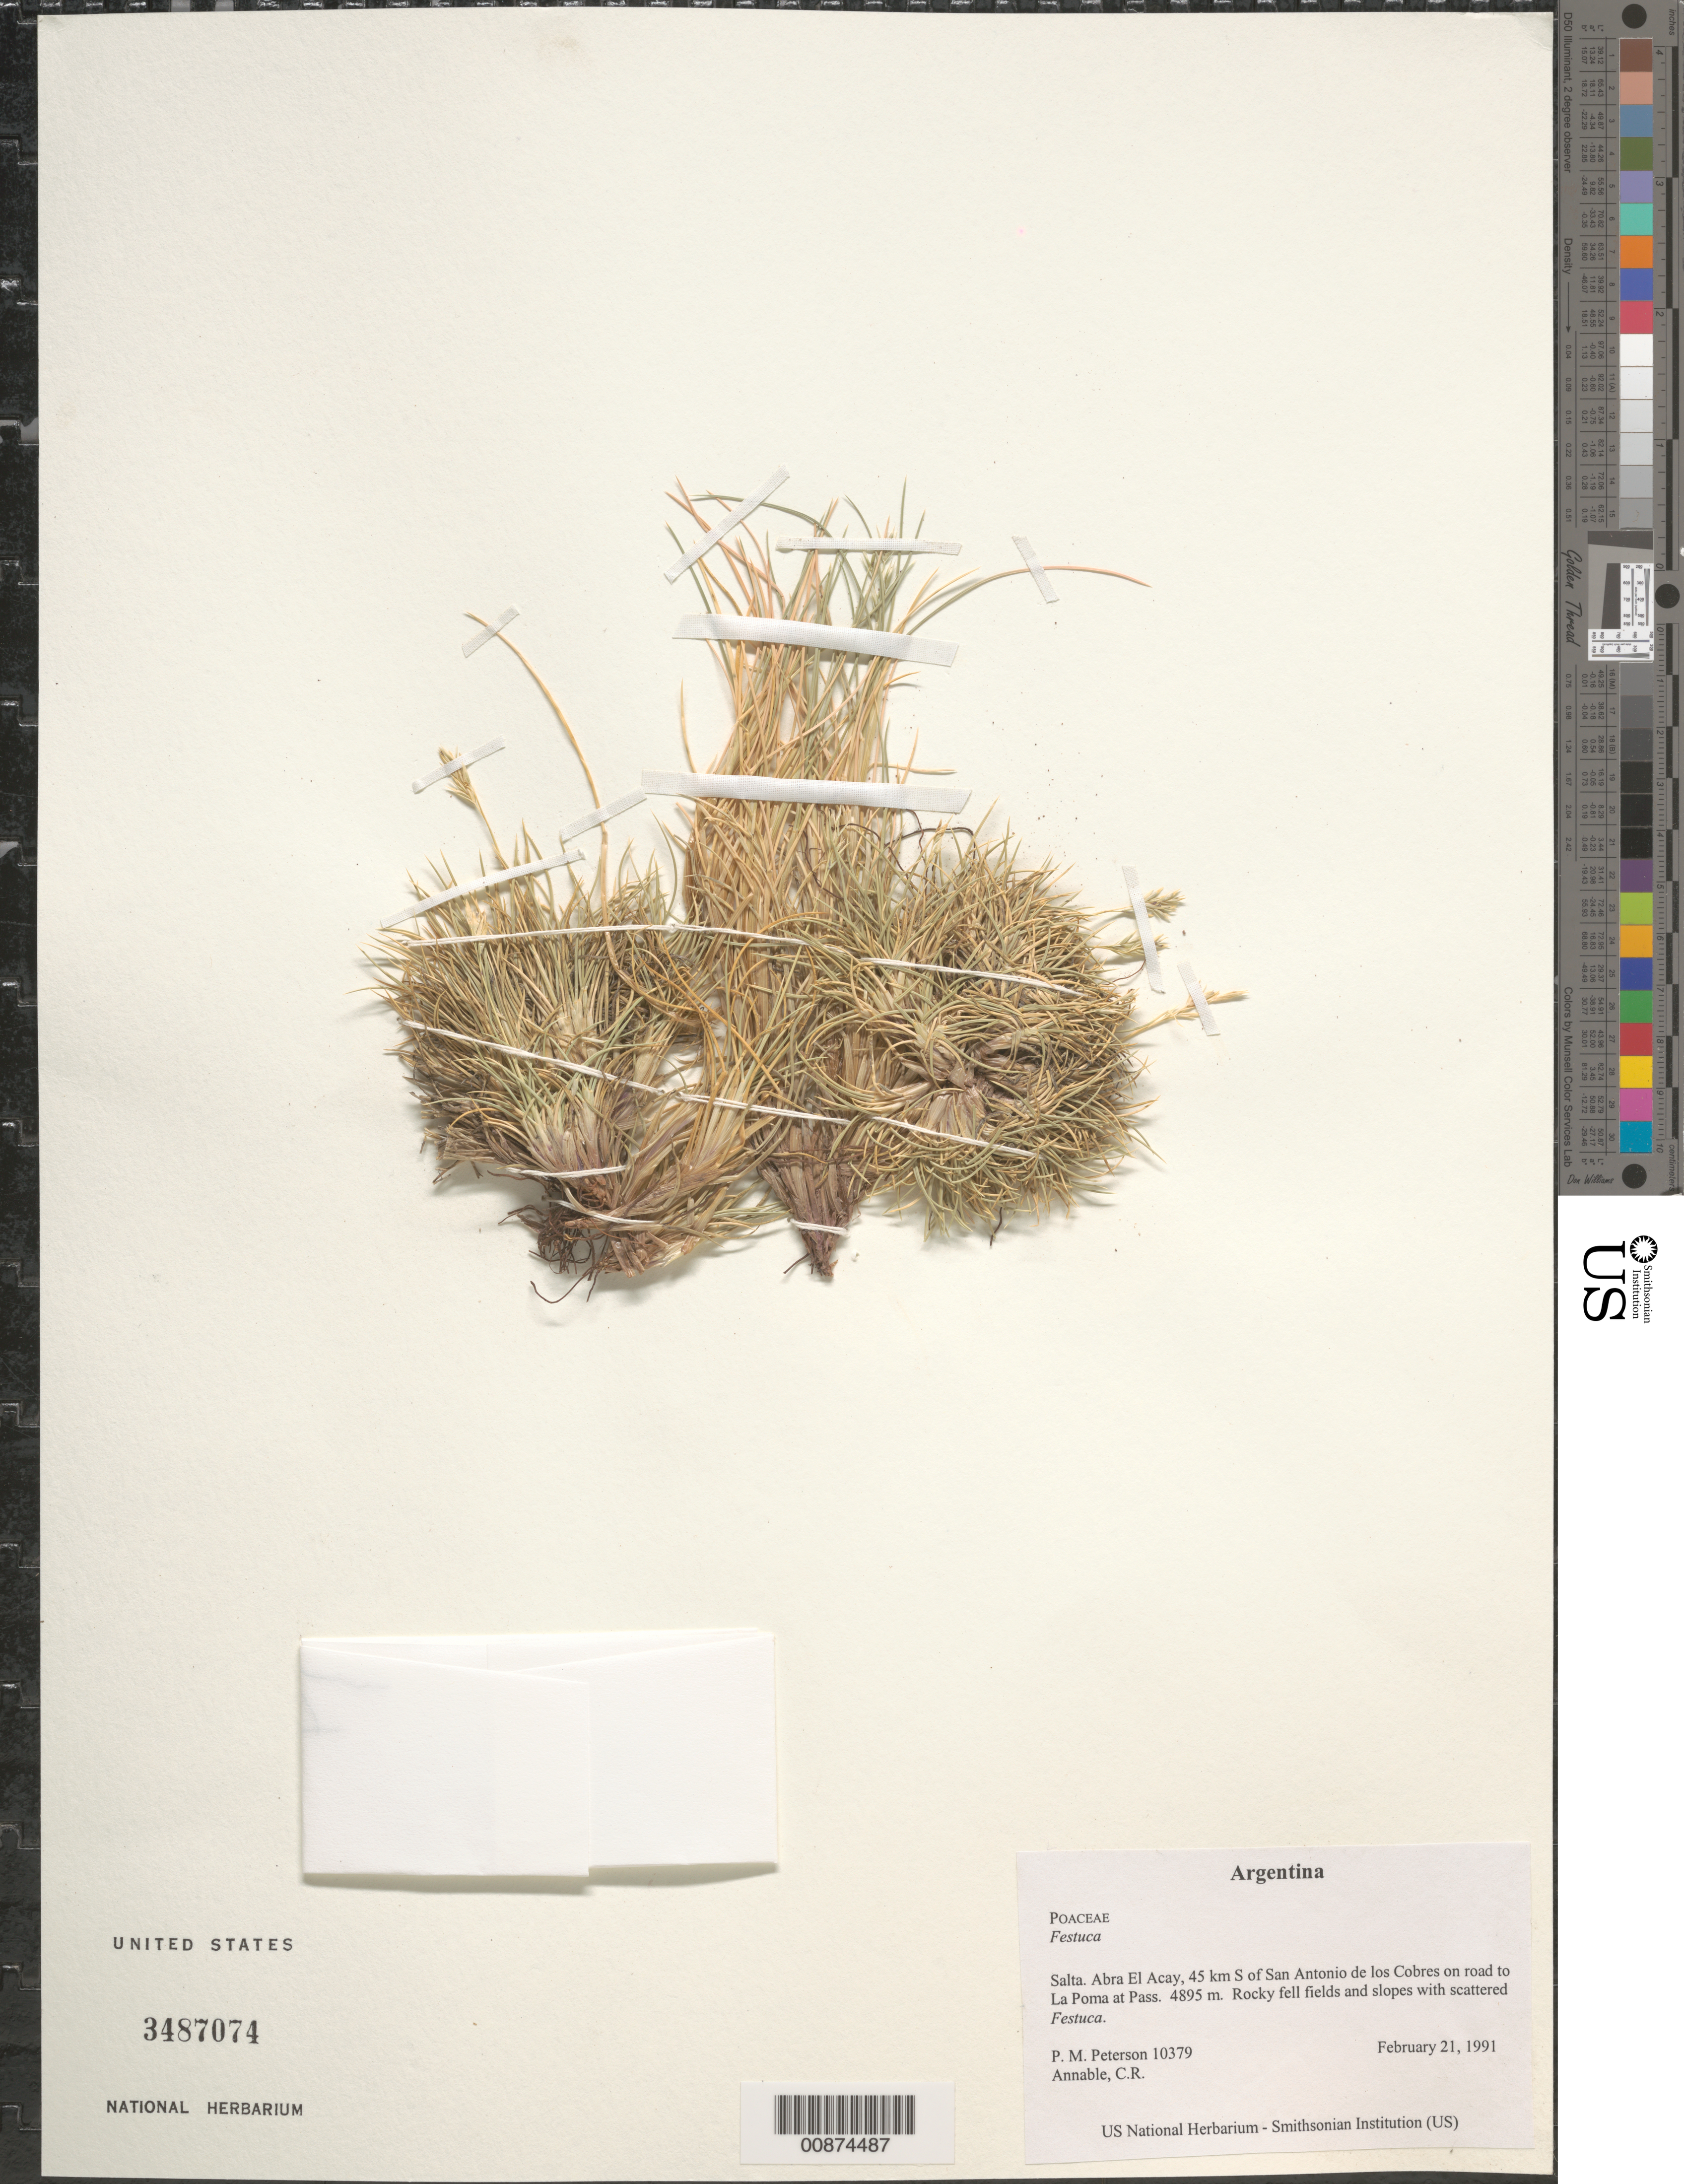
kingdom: Plantae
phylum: Tracheophyta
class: Liliopsida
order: Poales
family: Poaceae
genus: Festuca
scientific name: Festuca sp.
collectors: P. M. Peterson & C. R. Annable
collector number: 10379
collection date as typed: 21 Feb 1991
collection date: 1991-02-21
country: Argentina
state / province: Salta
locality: Abra El Acay, 45 km S of San Antonio de los Cobres on road to La Poma at Pass.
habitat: Rocky fell fields and slopes with scattered Festuca.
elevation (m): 4895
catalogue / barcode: US 3487074